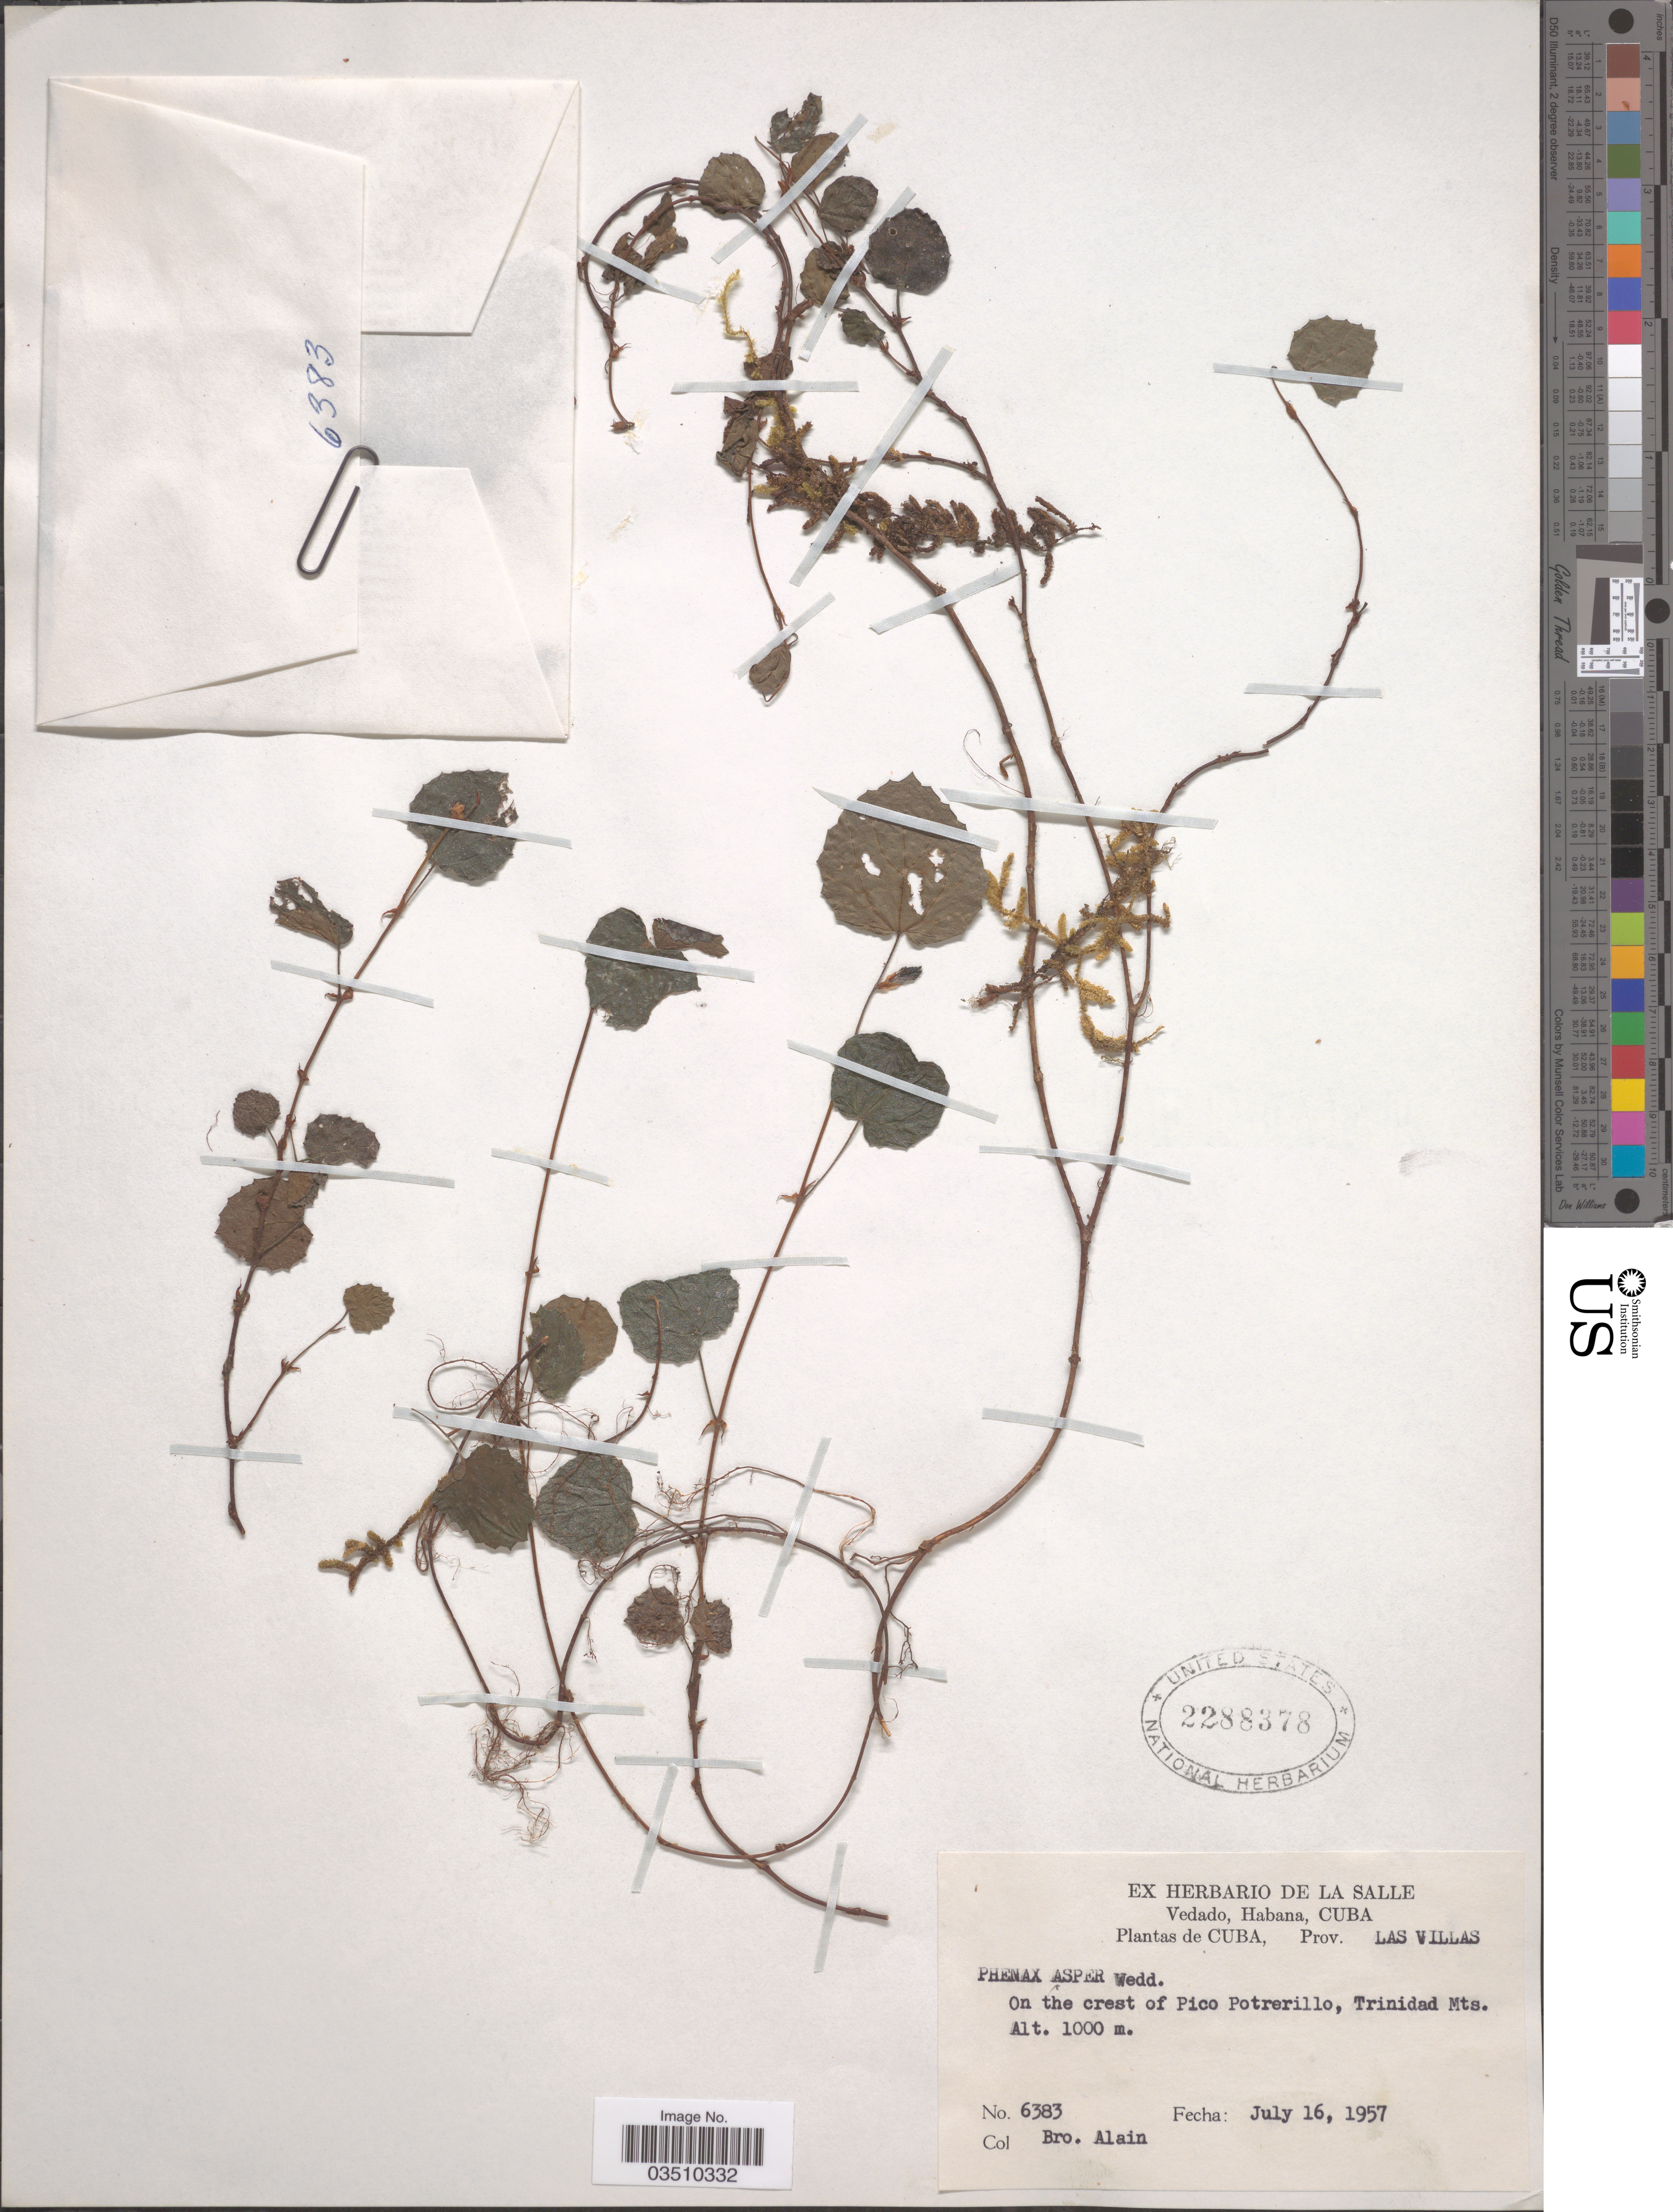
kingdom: Plantae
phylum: Tracheophyta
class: Magnoliopsida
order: Rosales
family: Urticaceae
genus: Phenax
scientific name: Phenax asper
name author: Wedd.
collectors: A. H. Liogier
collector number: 6383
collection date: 1957-07-16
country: Cuba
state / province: Las Villas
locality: On the crest of Pico Potrerillo, Trinidad Mts.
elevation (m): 1000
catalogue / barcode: US 2288378